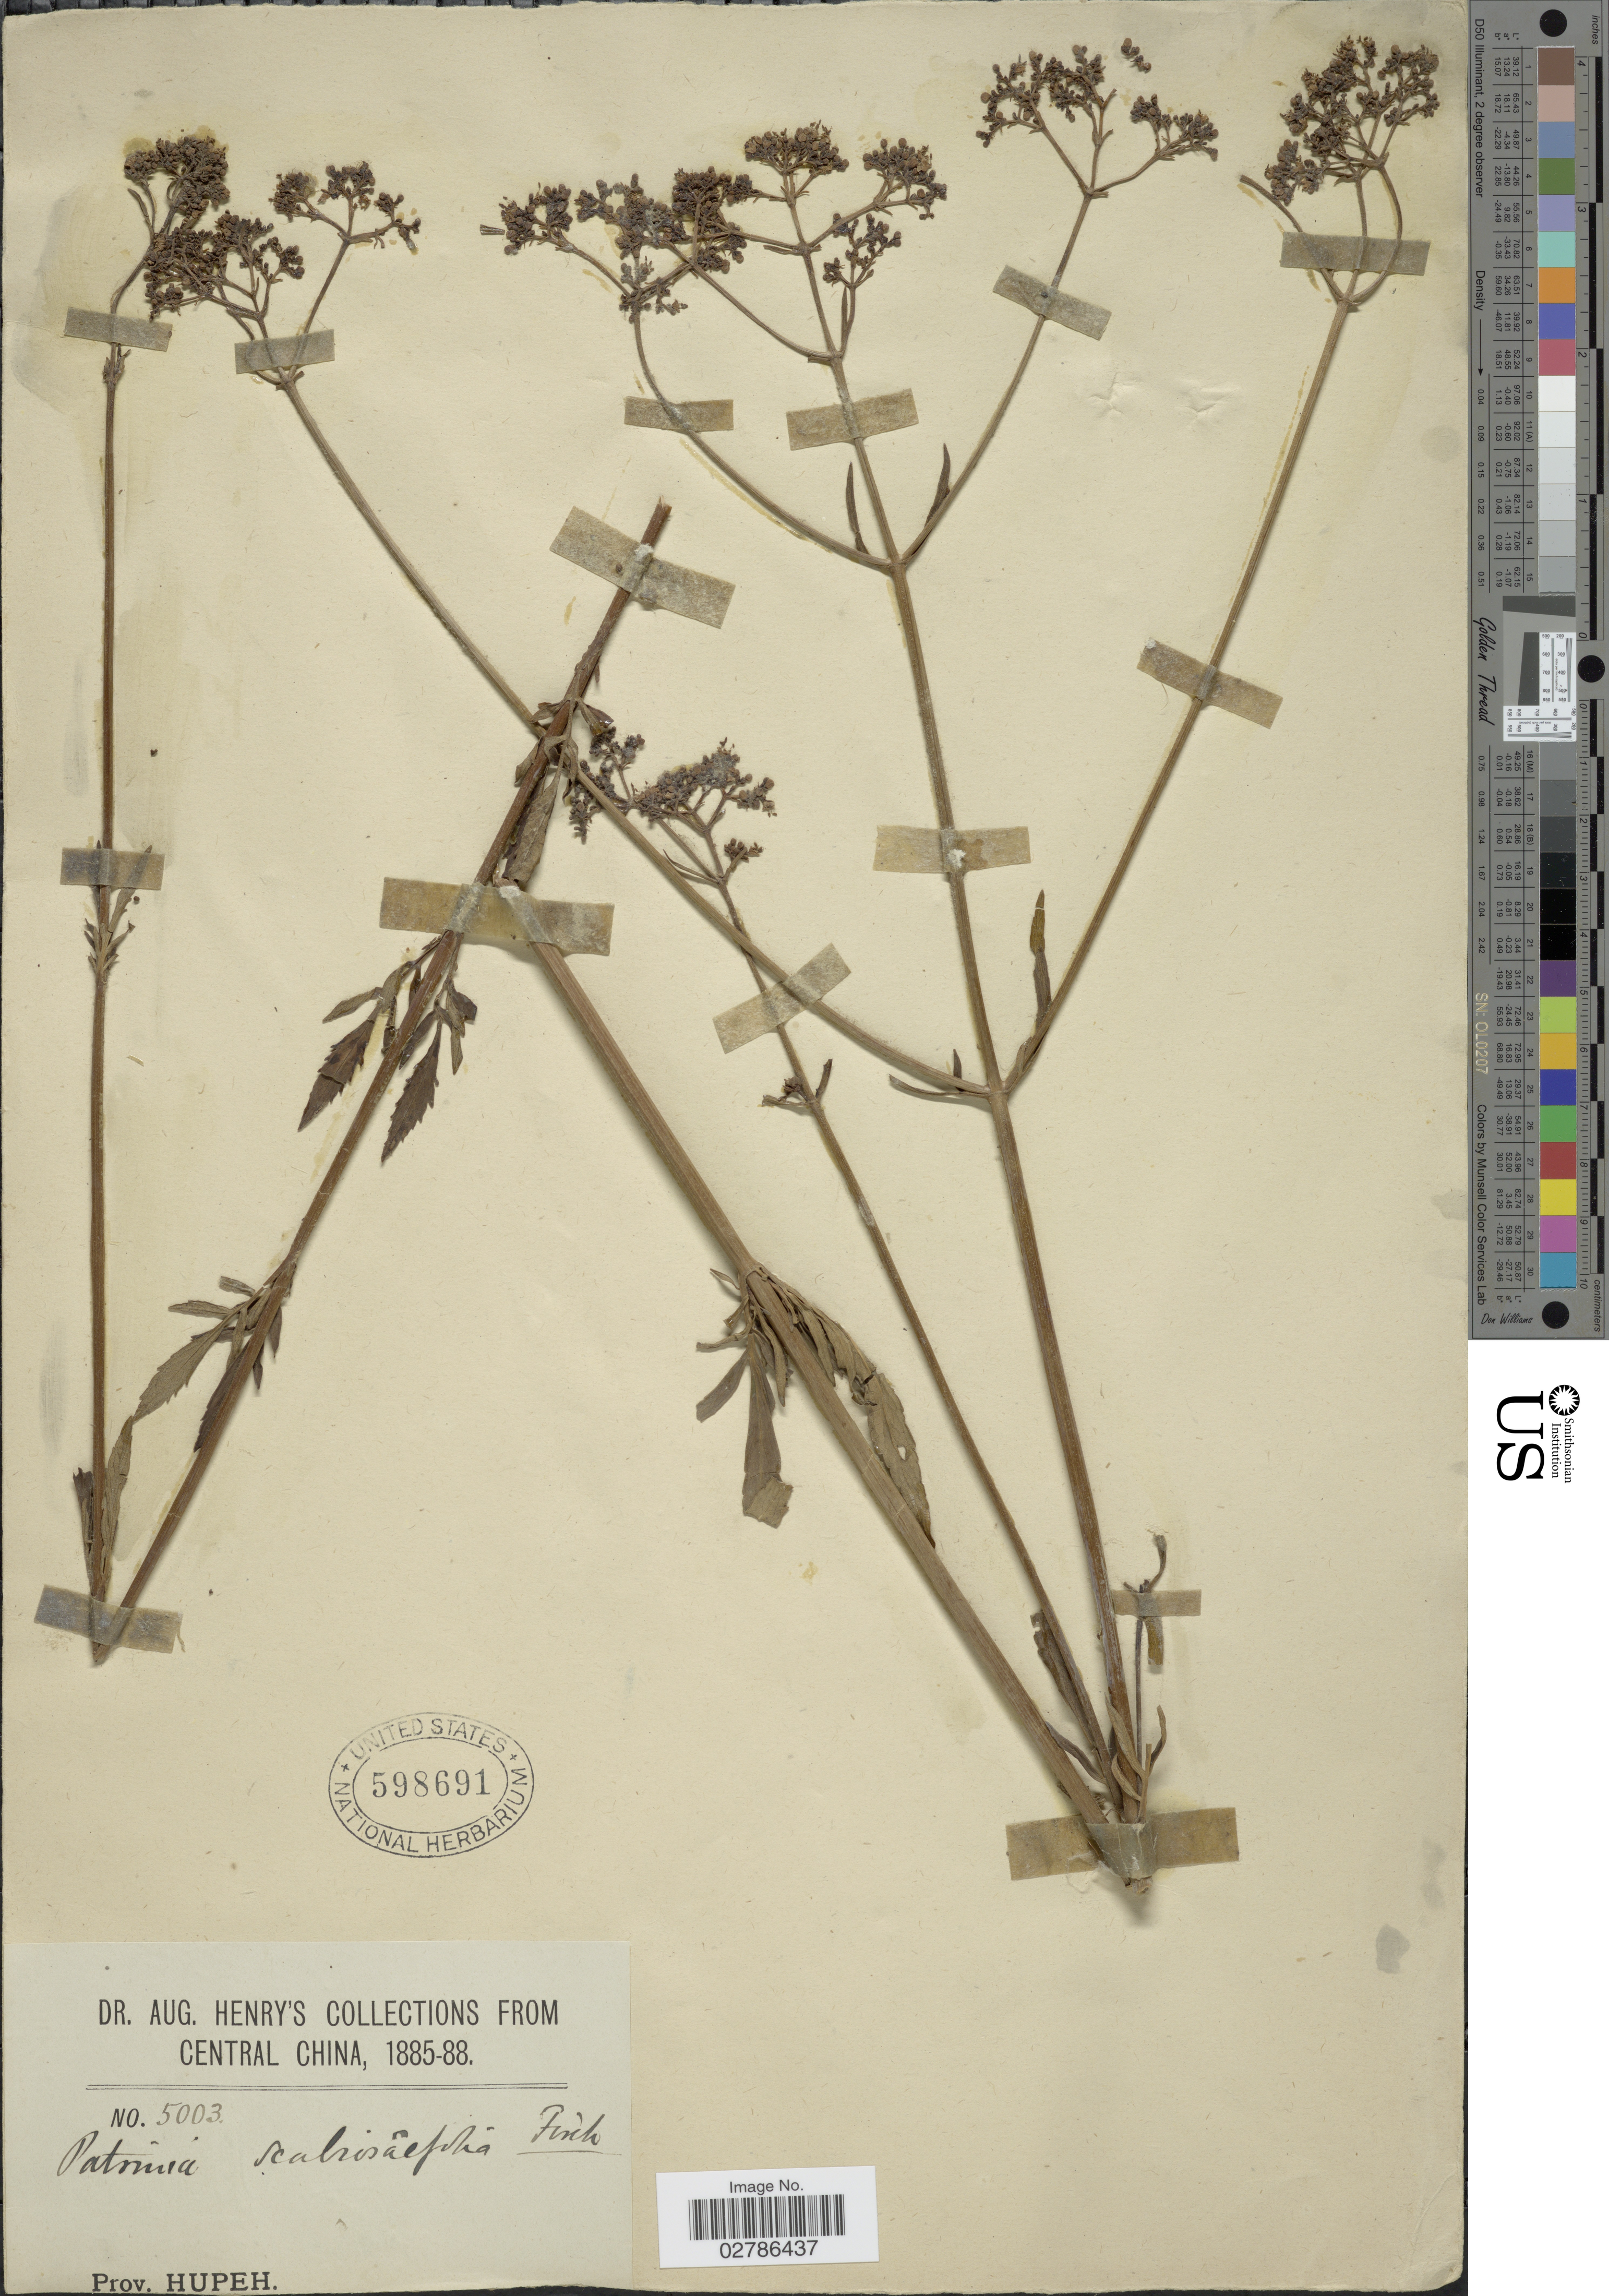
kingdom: Plantae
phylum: Tracheophyta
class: Magnoliopsida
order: Dipsacales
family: Caprifoliaceae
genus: Patrinia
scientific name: Patrinia scabiosifolia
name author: Link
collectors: A. Henry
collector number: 5003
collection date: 1885/1888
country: China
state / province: Hubei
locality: Central China, Prov. Hupeh.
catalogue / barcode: US 598691